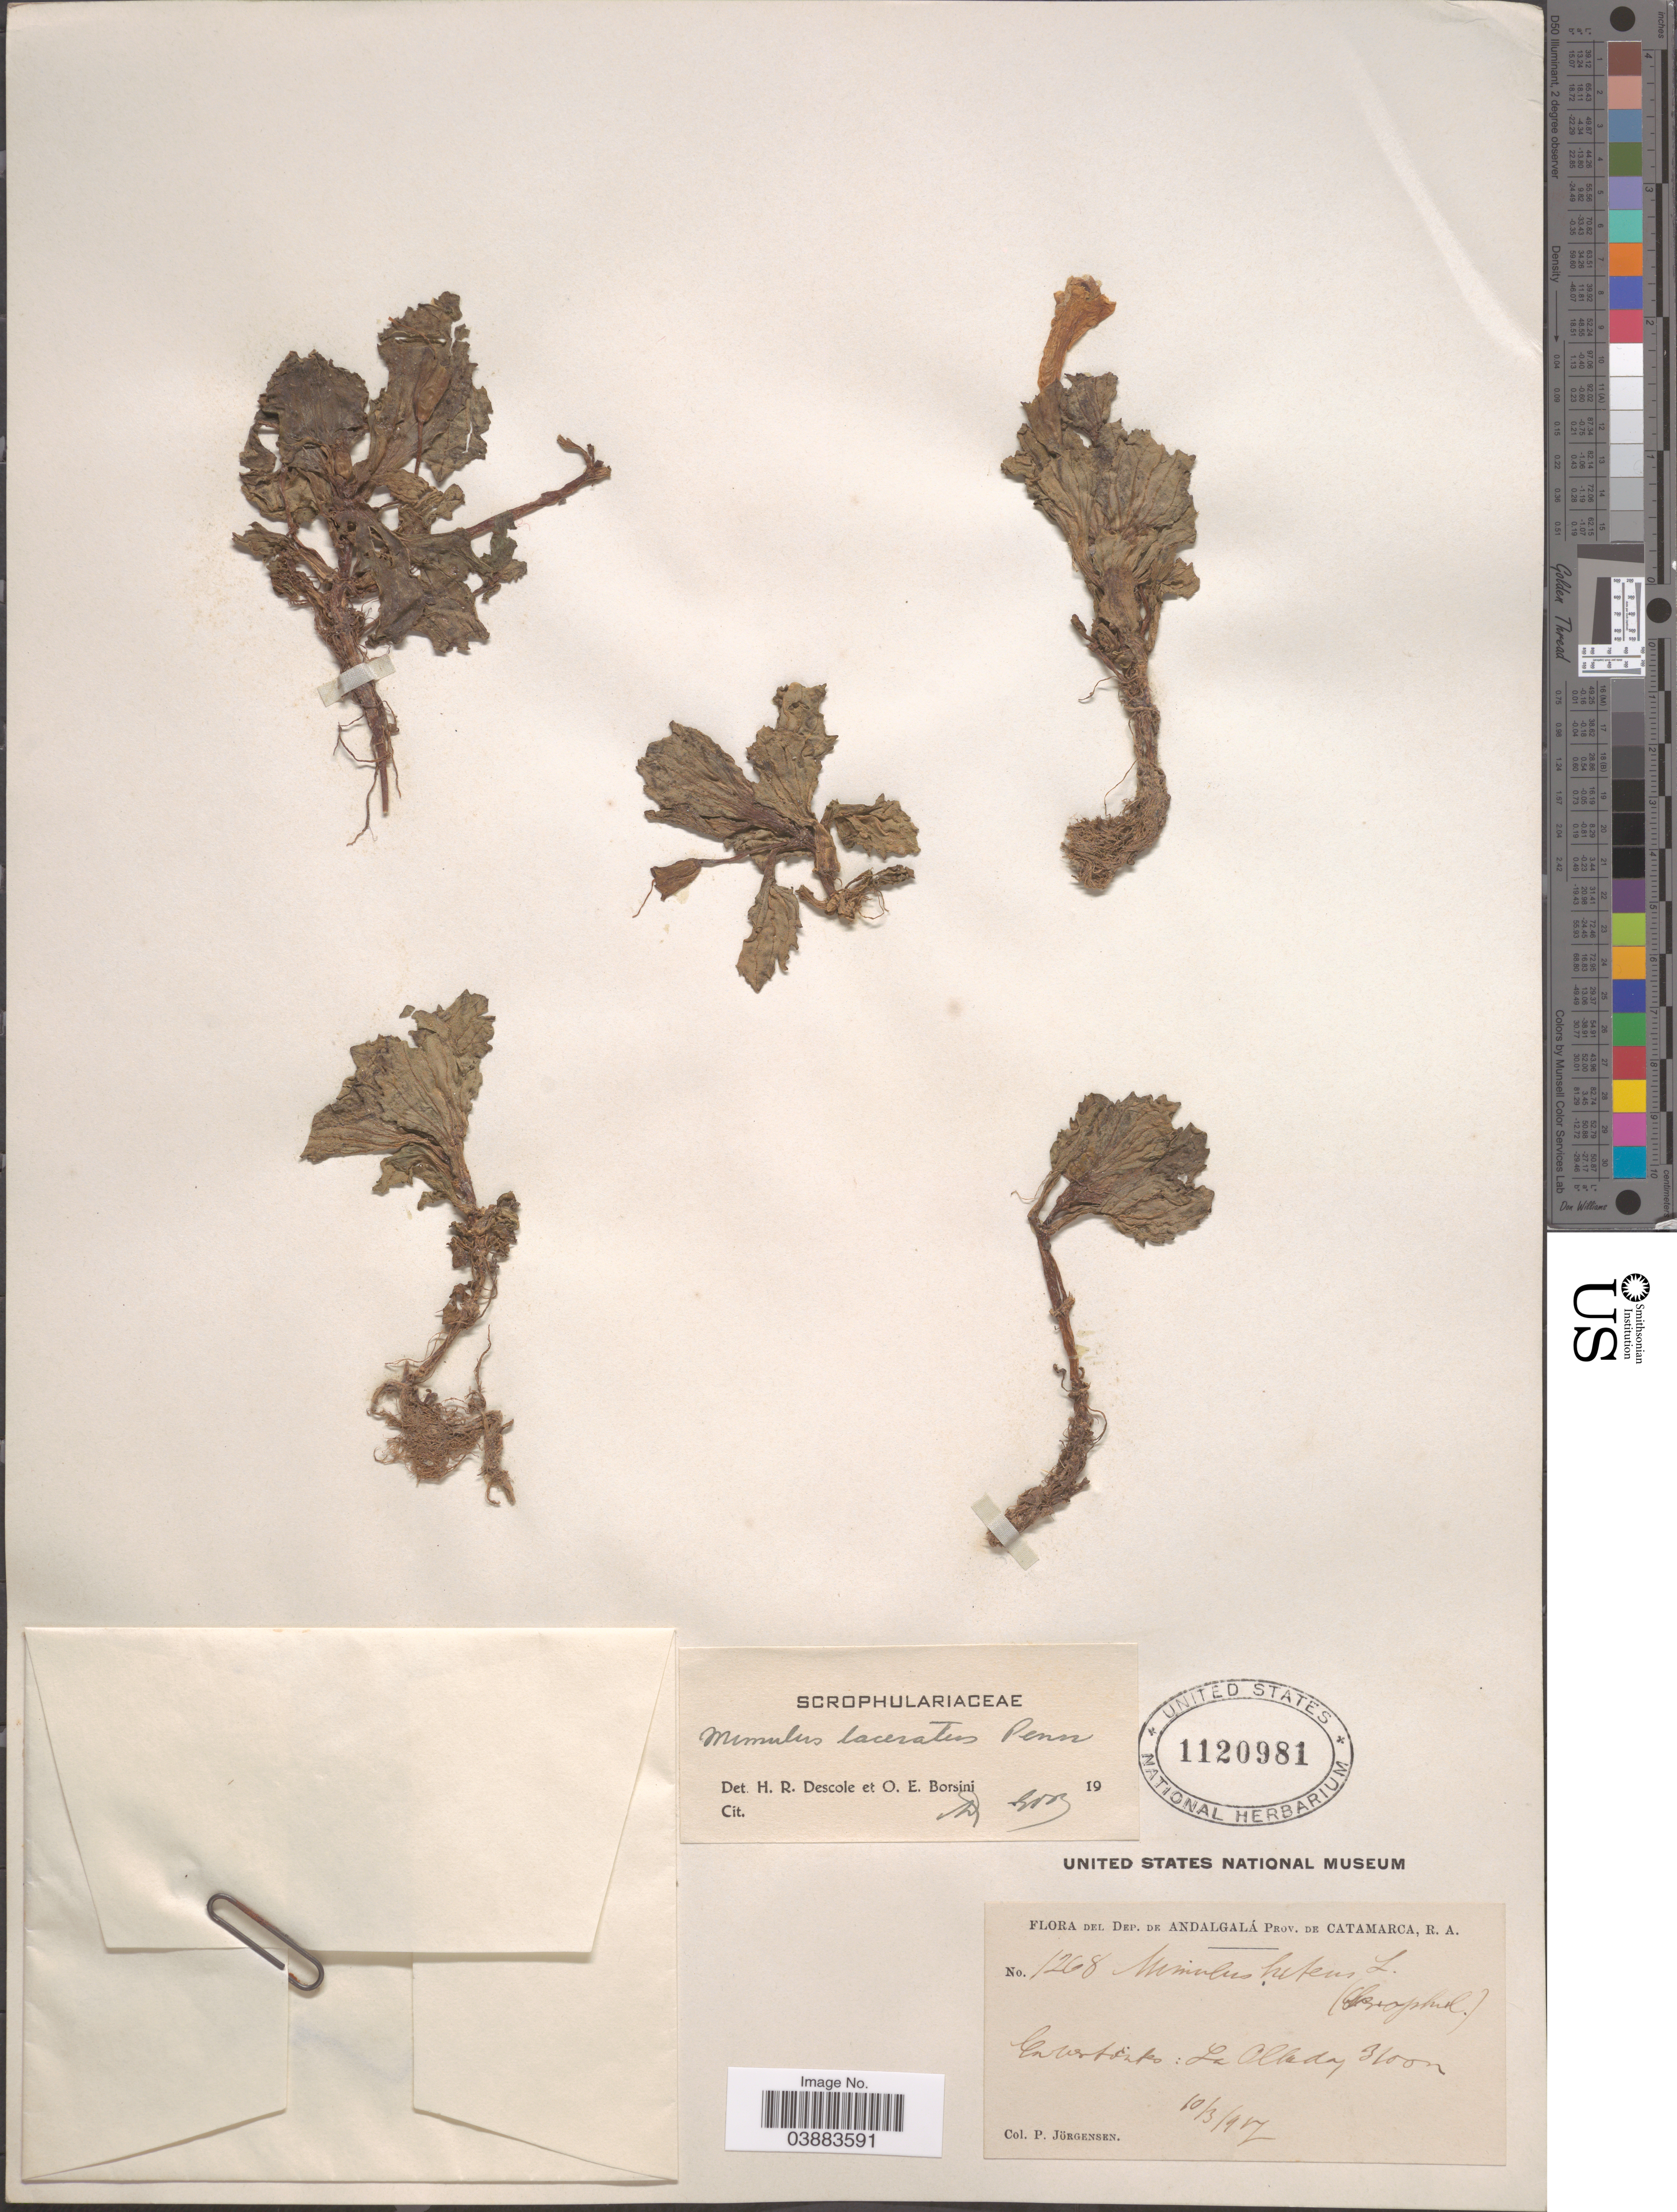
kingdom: Plantae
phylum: Tracheophyta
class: Magnoliopsida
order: Lamiales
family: Phrymaceae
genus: Mimulus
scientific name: Mimulus laceratus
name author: Pennell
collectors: P. Jörgensen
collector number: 1268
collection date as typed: Transcribed d/m/y: 10/3/97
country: Argentina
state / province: Catamarca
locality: Dep. de Andalgalá. [illegible text]: La Ollada.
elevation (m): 3100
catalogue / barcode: US 1120981